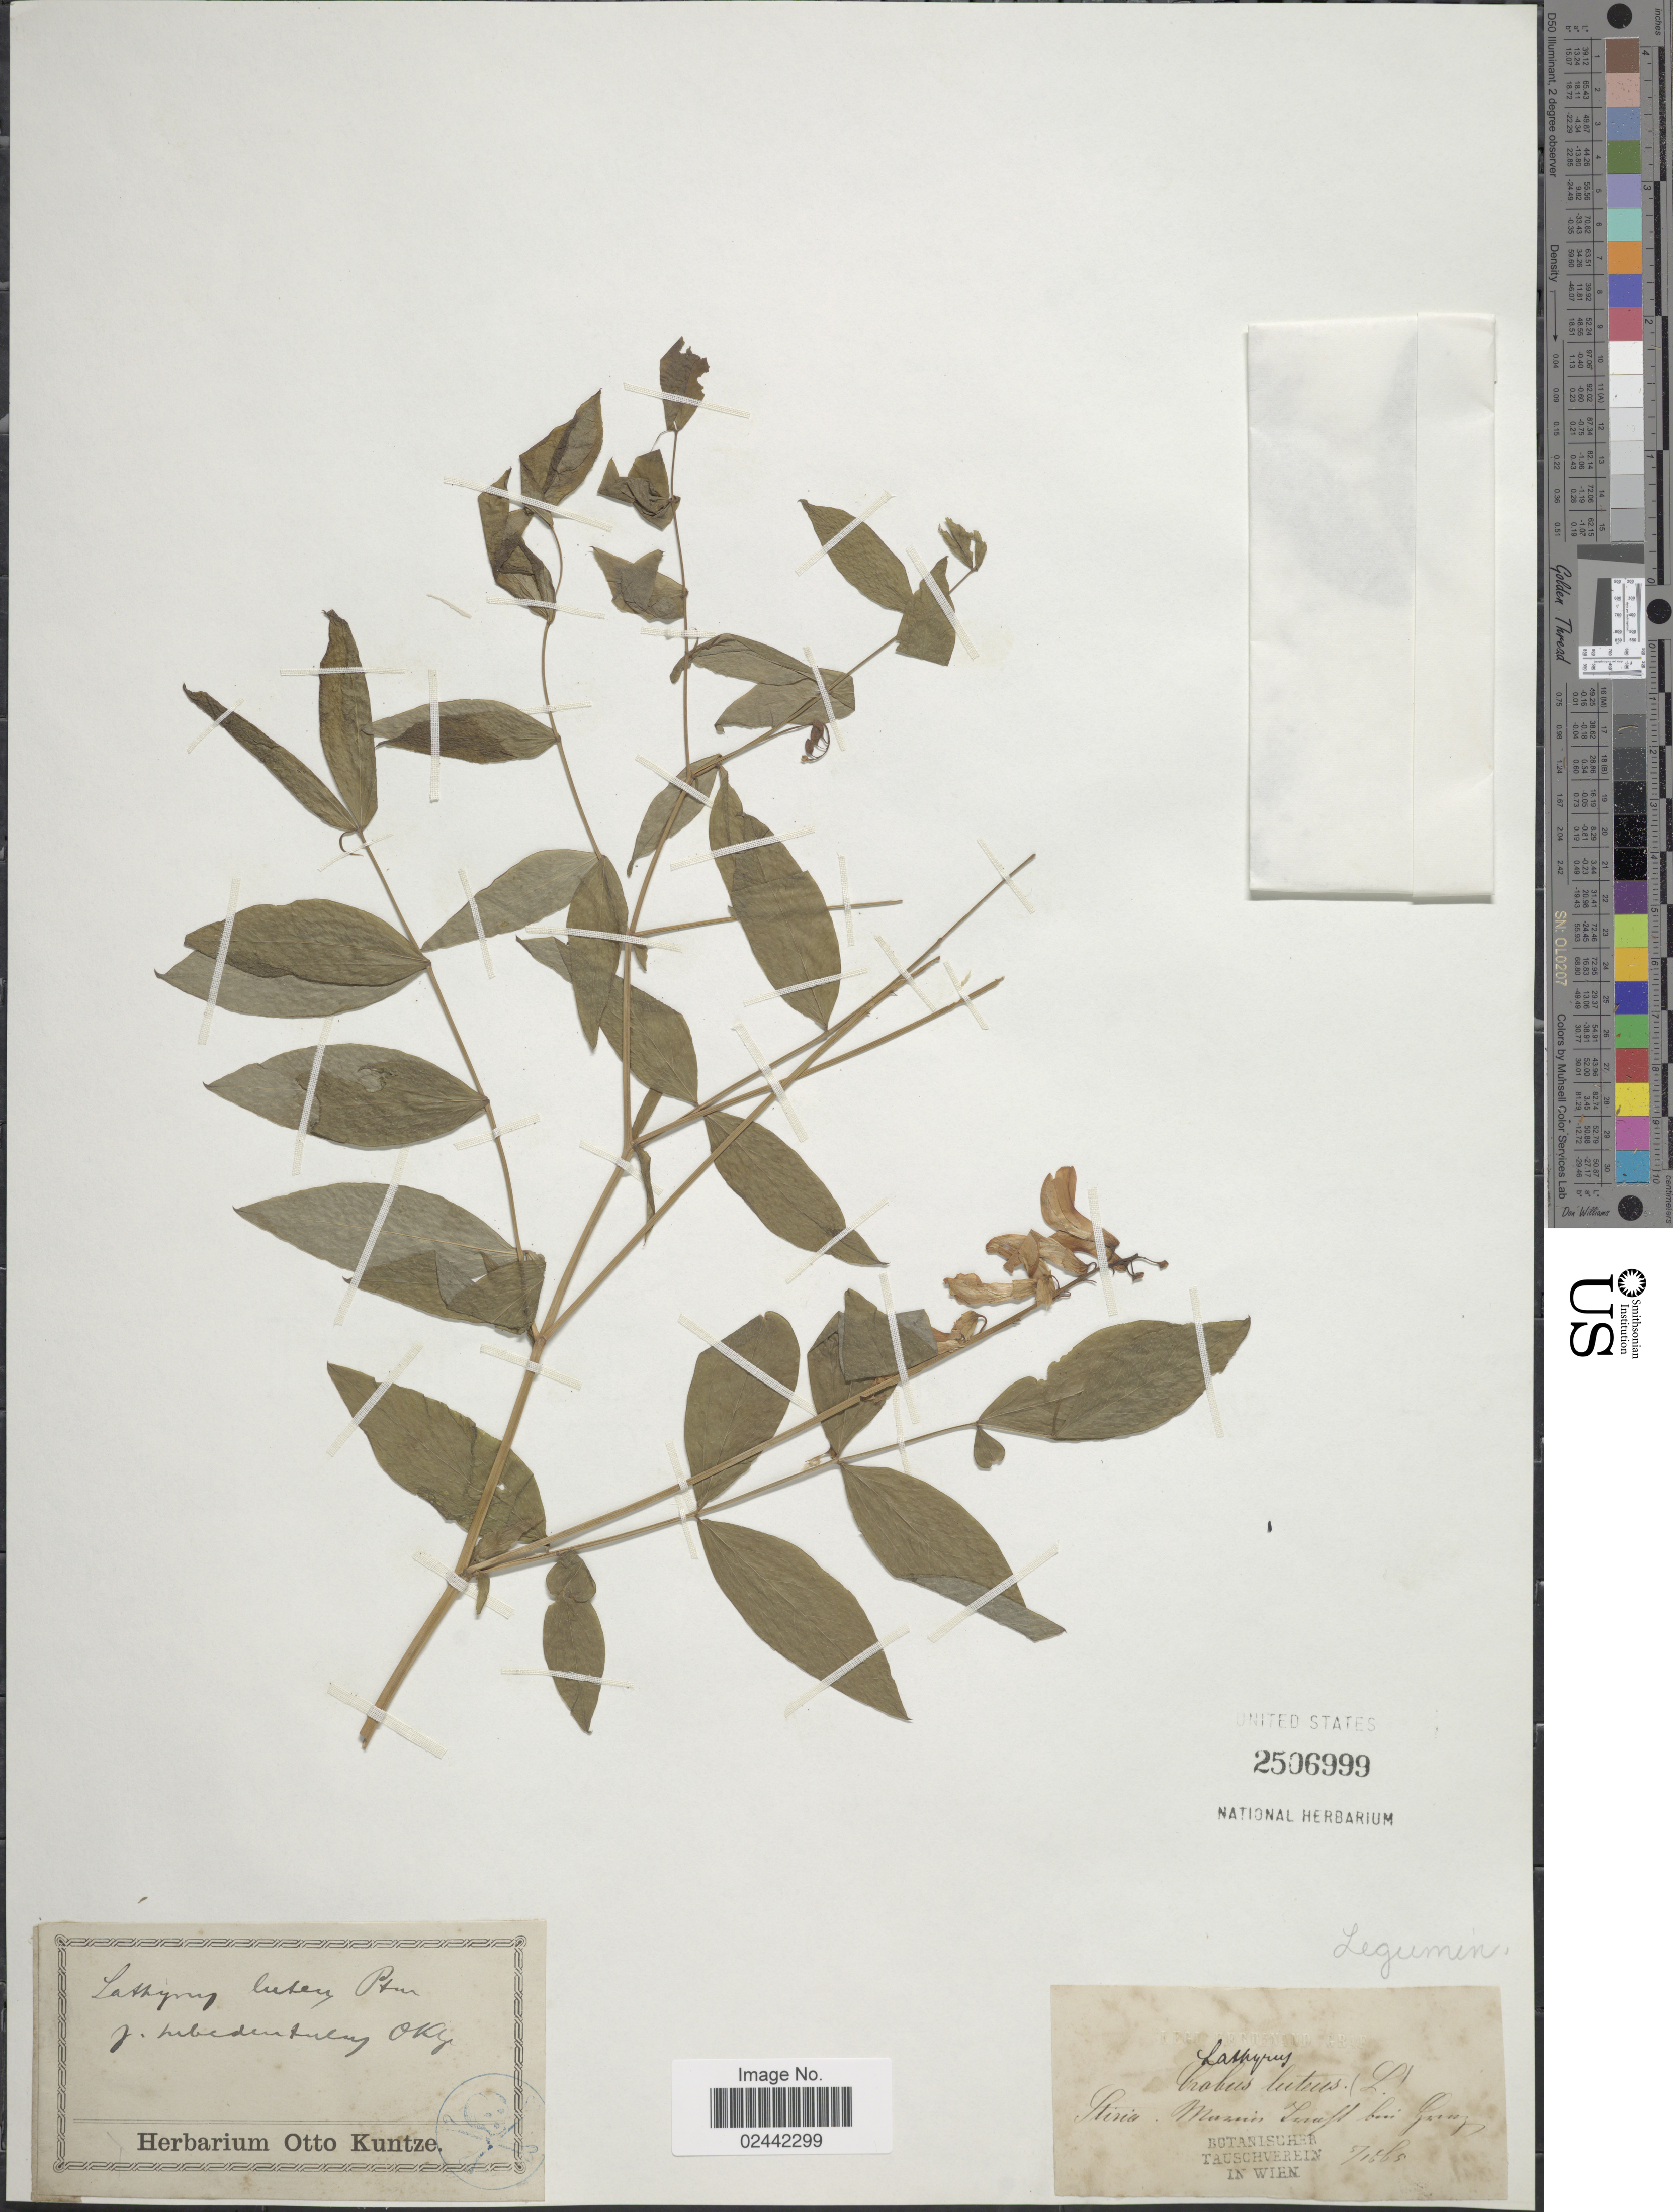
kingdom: Plantae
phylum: Tracheophyta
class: Magnoliopsida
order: Fabales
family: Fabaceae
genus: Lathyrus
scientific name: Lathyrus gmelinii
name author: Fritsch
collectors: ex herb. Otto Kuntze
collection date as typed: Transcribed d/m/y: 16/5/65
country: Austria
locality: Striria: Mun [illegible te[Foreign script]t] bai [Foreign script]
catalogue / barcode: US 2506999